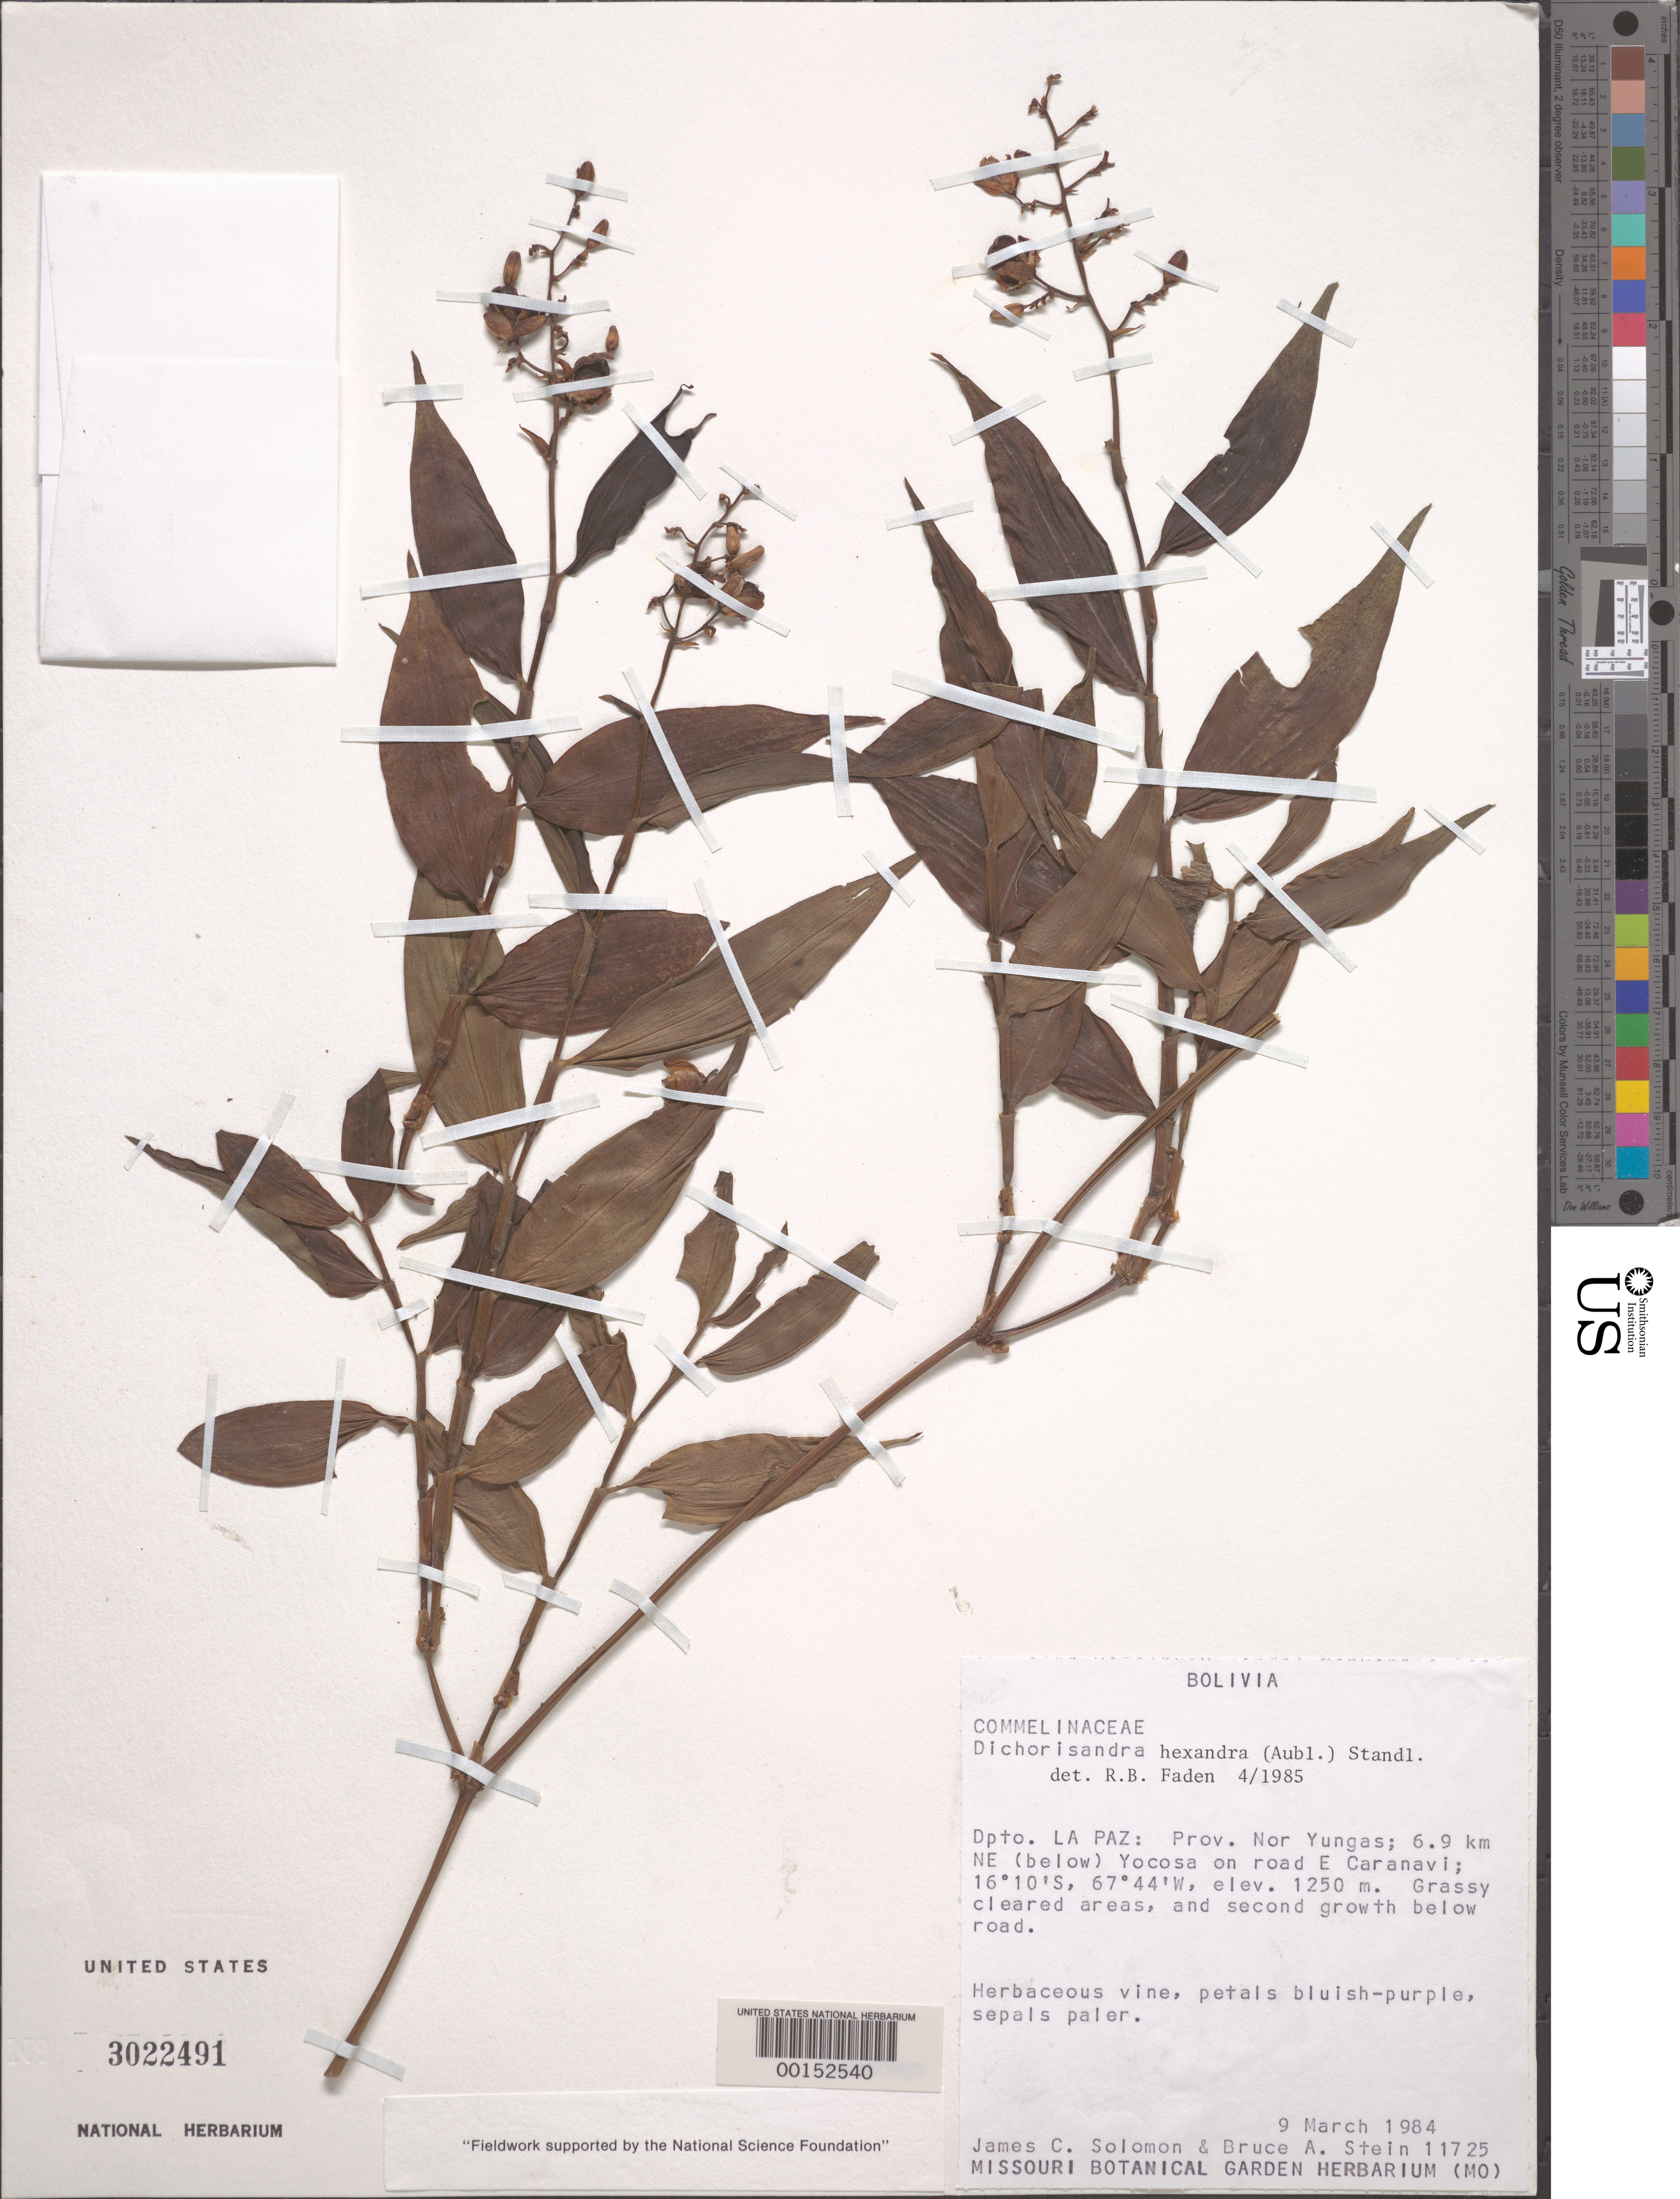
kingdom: Plantae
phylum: Tracheophyta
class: Liliopsida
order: Commelinales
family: Commelinaceae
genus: Dichorisandra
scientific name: Dichorisandra hexandra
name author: (Aubl.) Standl.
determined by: Faden, Robert B., (US), Smithsonian Institution - National Museum of Natural History (UNITED STATES)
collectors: J. C. Solomon & B. A. Stein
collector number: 11725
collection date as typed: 09 Mar 1984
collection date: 1984-03-09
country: Bolivia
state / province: La Paz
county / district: Nor Yungas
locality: NE of Yocosa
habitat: Roadside clearing, secondary growth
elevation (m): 1250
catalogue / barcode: US 3022491